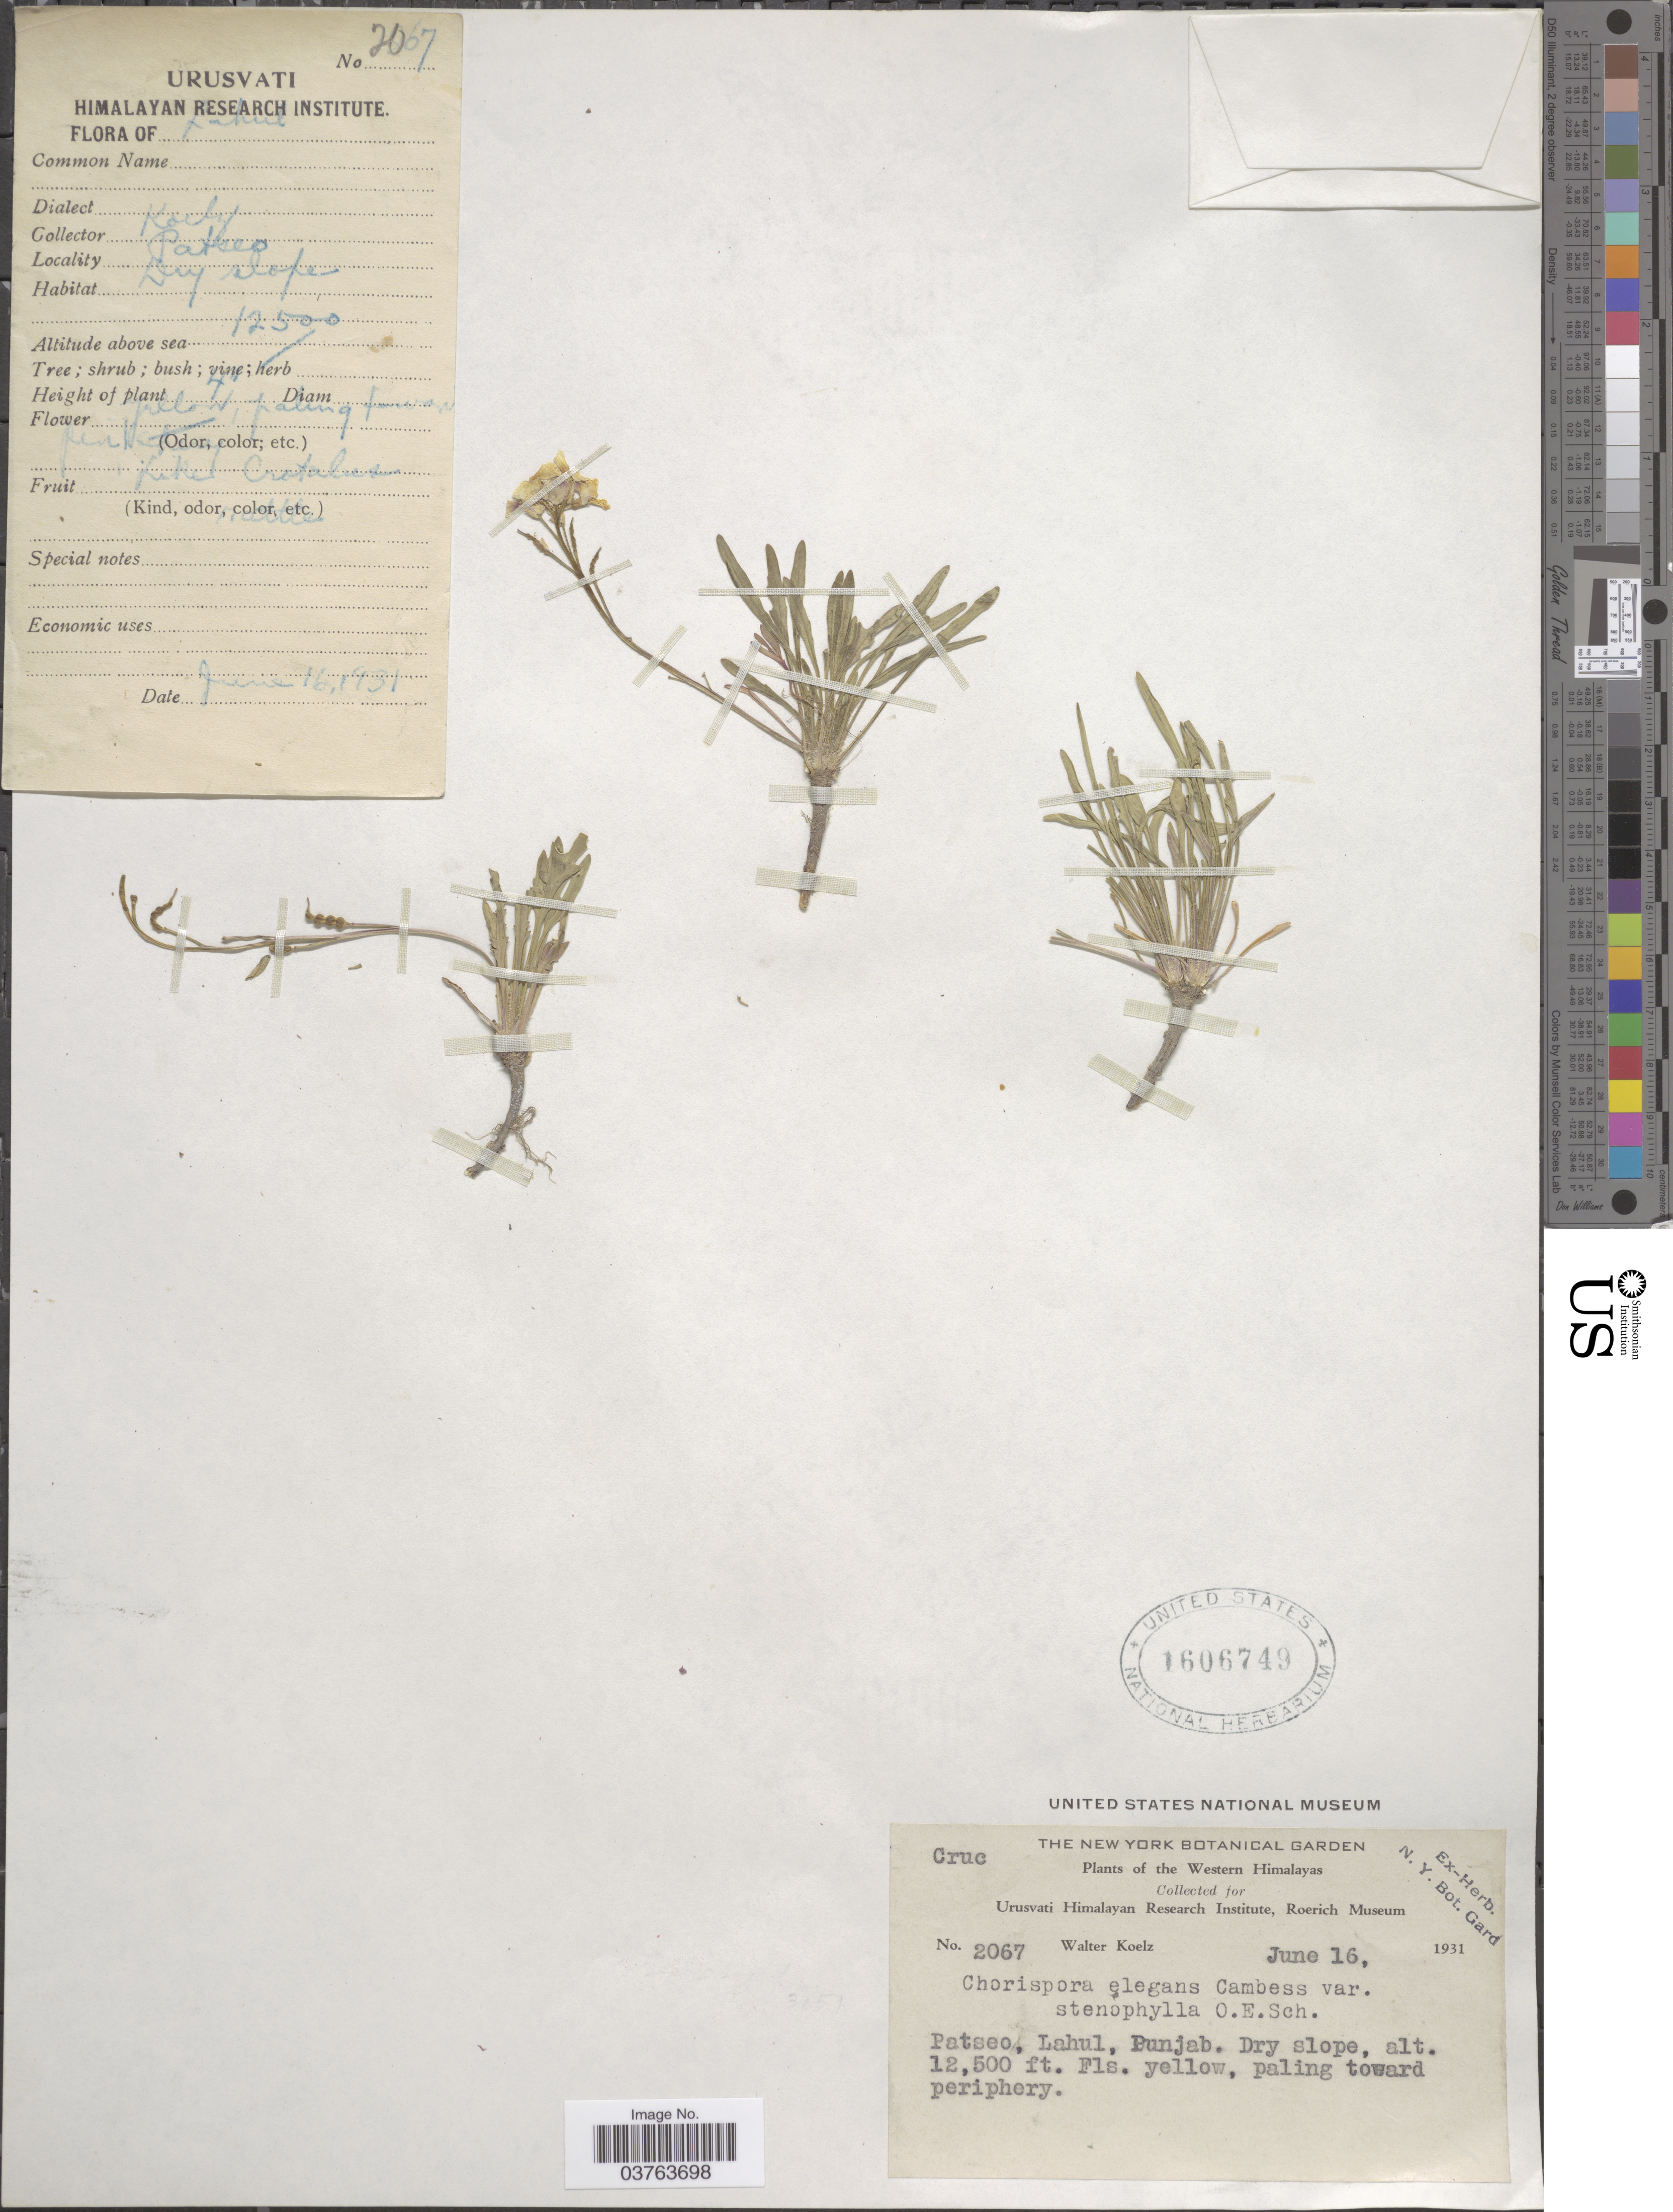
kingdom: Plantae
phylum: Tracheophyta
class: Magnoliopsida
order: Brassicales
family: Brassicaceae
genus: Chorispora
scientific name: Chorispora elegans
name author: Cambess.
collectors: W. N. Koelz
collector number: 2067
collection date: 1931-06-16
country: India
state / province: Punjab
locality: The Western Himalayas. Patseo, Lahul.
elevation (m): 3810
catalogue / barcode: US 1606749